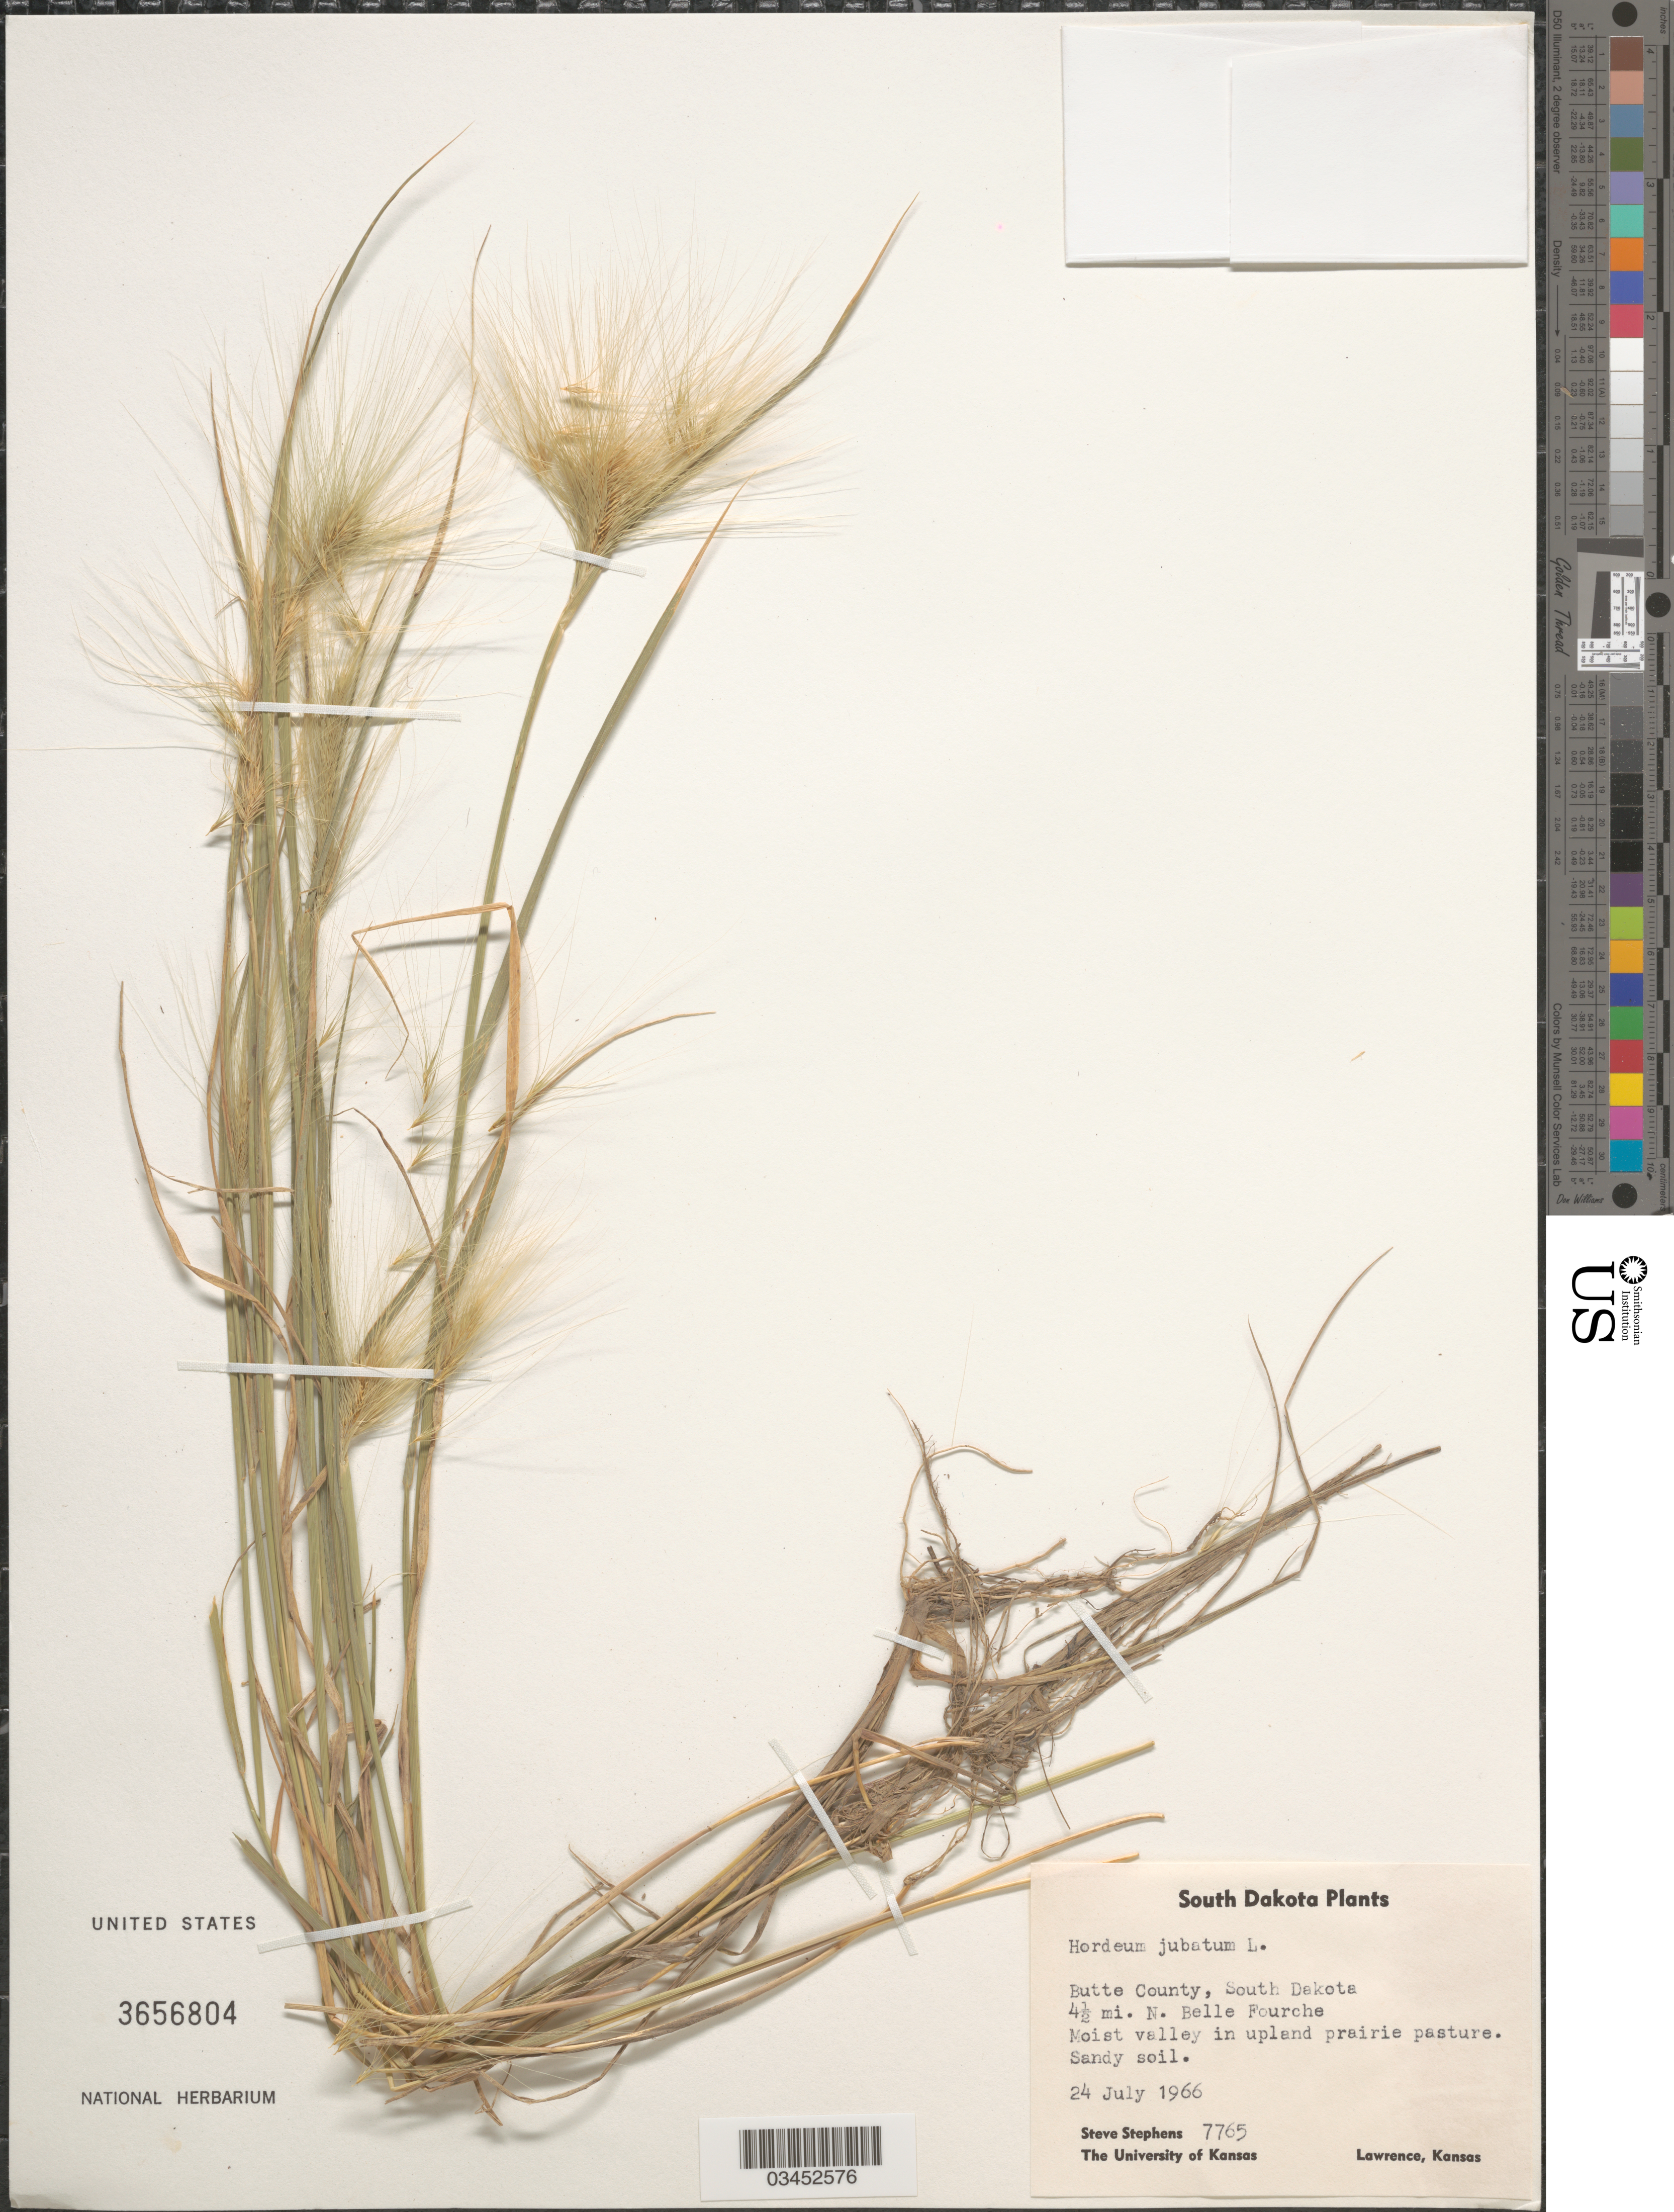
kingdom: Plantae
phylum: Tracheophyta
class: Liliopsida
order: Poales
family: Poaceae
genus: Hordeum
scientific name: Hordeum jubatum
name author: L.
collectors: S. Stephens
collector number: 7765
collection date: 1966-07-24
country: United States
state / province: South Dakota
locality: Butte County, 4½ mi. N. Belle Fourche. Moist valley in upland prairie pasture.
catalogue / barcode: US 3656804